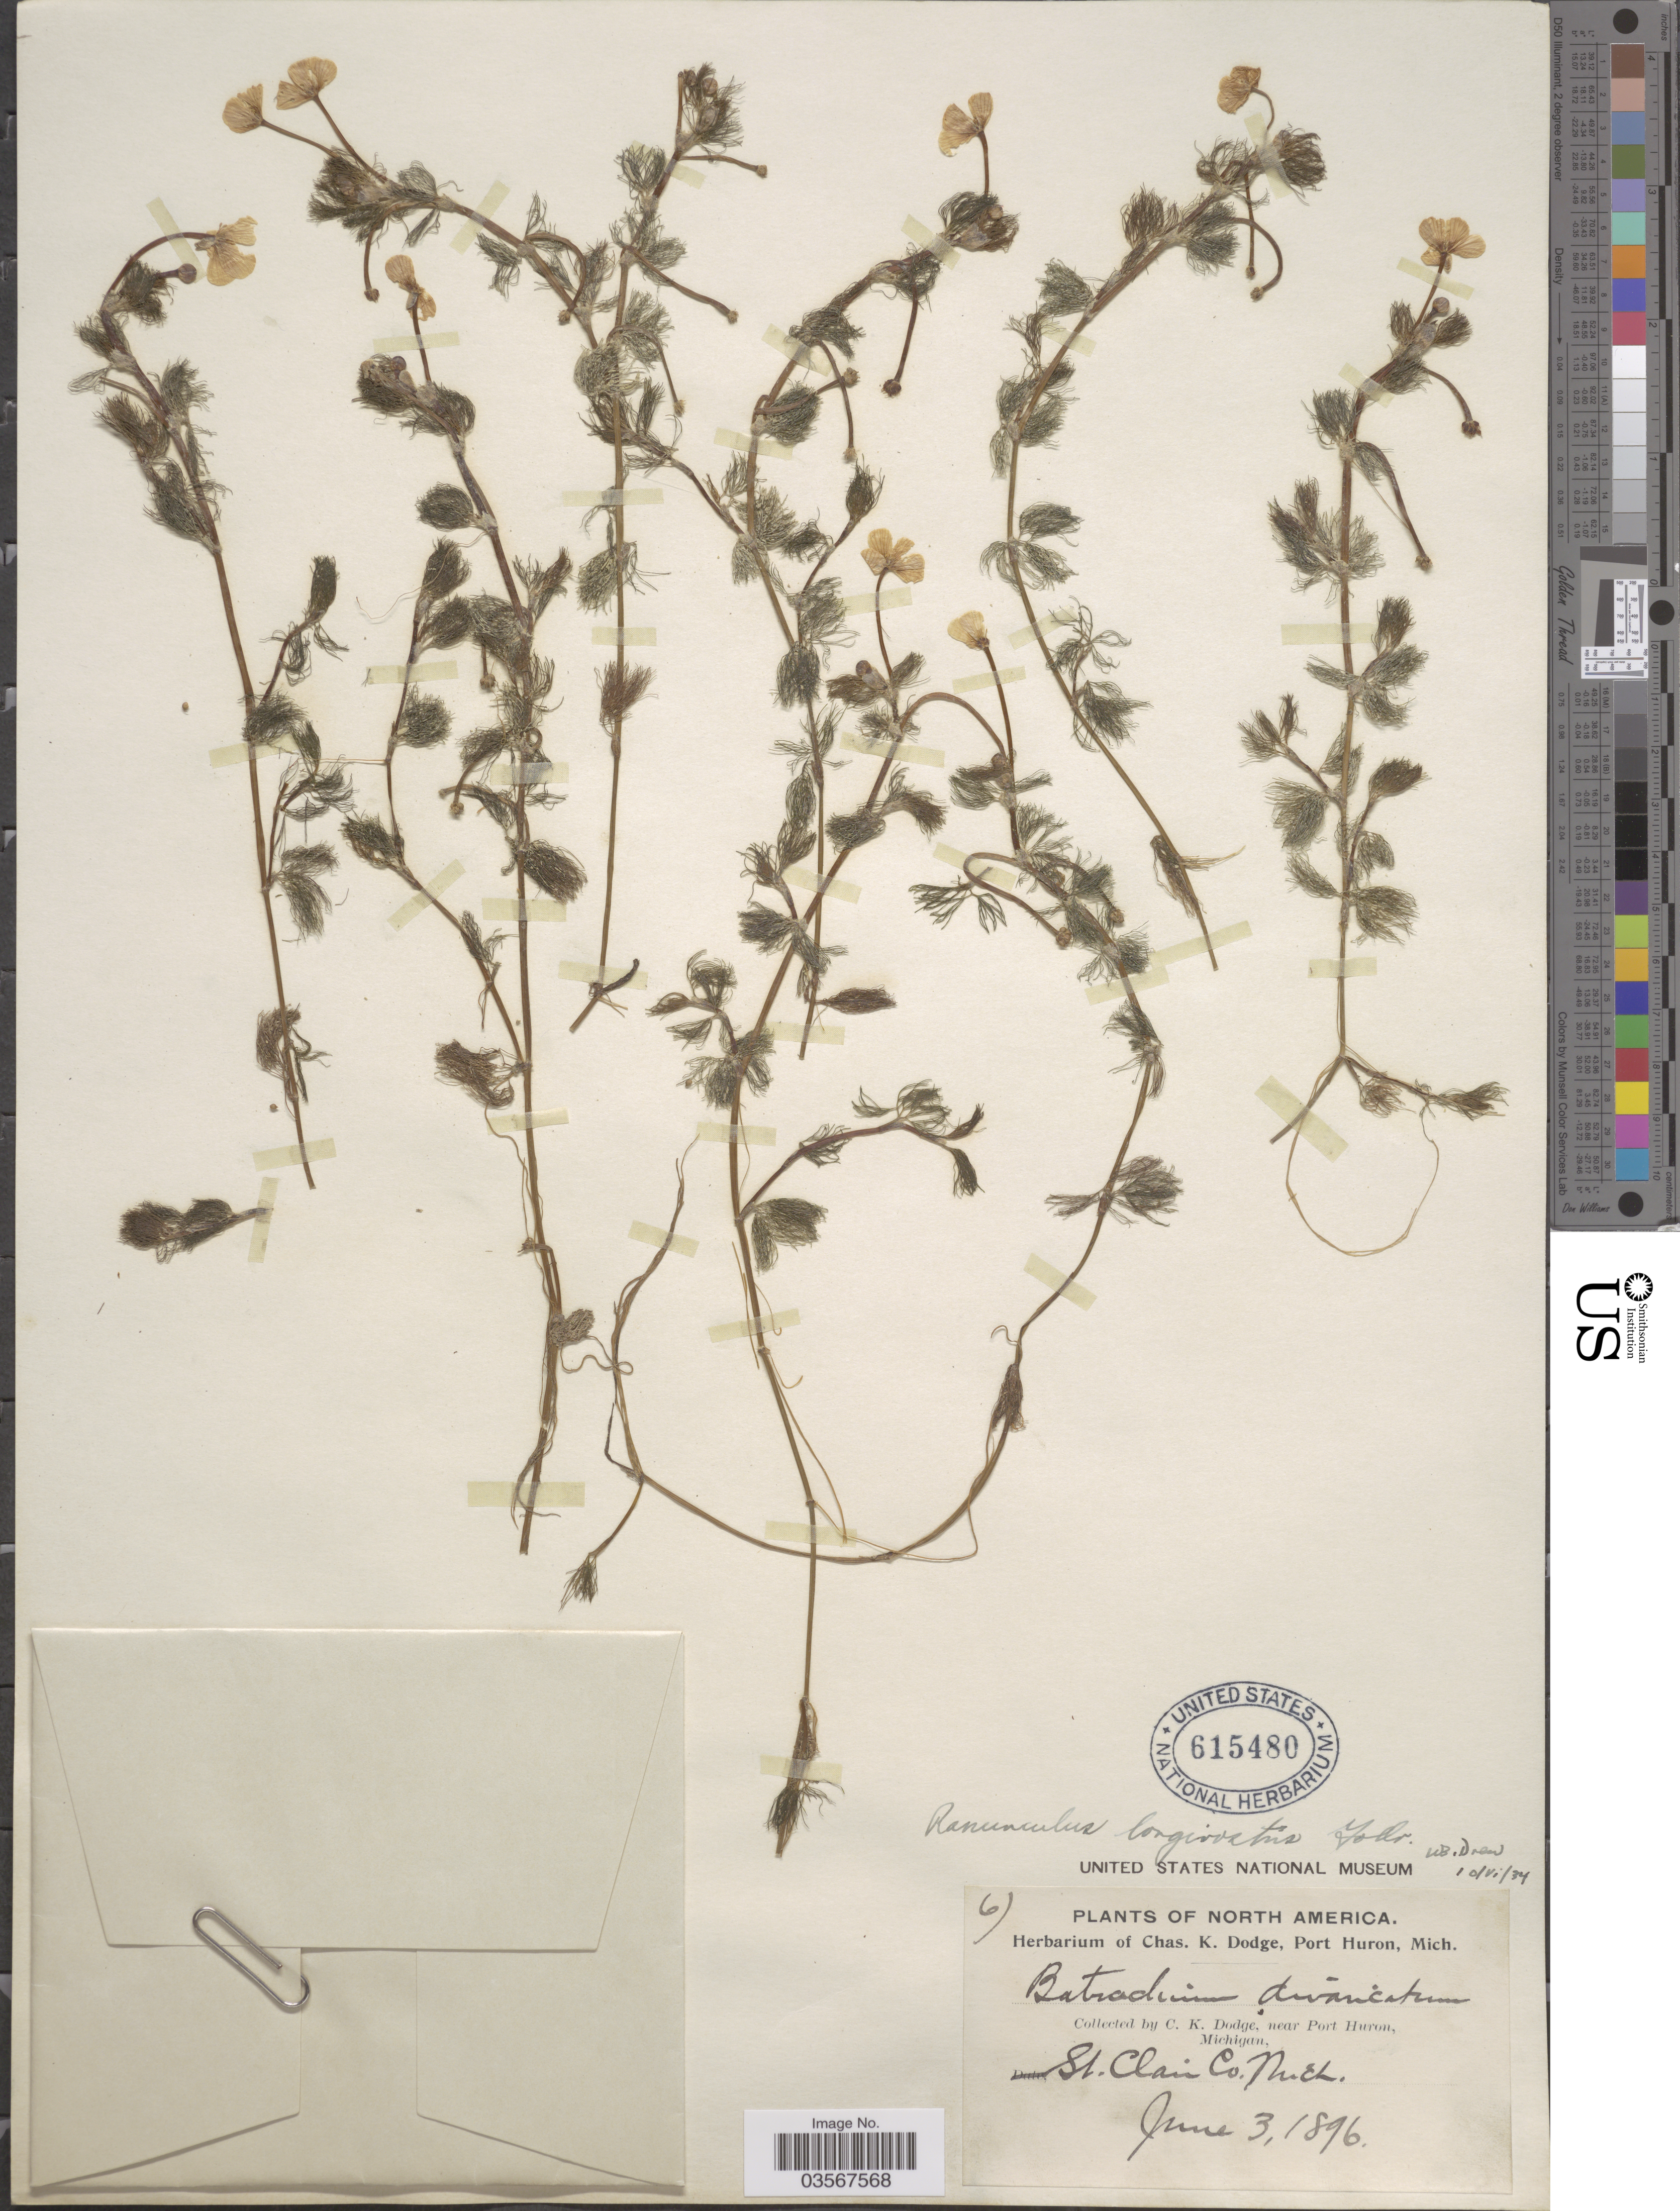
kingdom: Plantae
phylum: Tracheophyta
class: Magnoliopsida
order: Ranunculales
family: Ranunculaceae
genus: Ranunculus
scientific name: Ranunculus longirostris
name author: Godr.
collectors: C. K. Dodge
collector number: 6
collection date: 1896-06-03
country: United States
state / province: Michigan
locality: Near Port Huron. St. Clair Co.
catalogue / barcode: US 615480